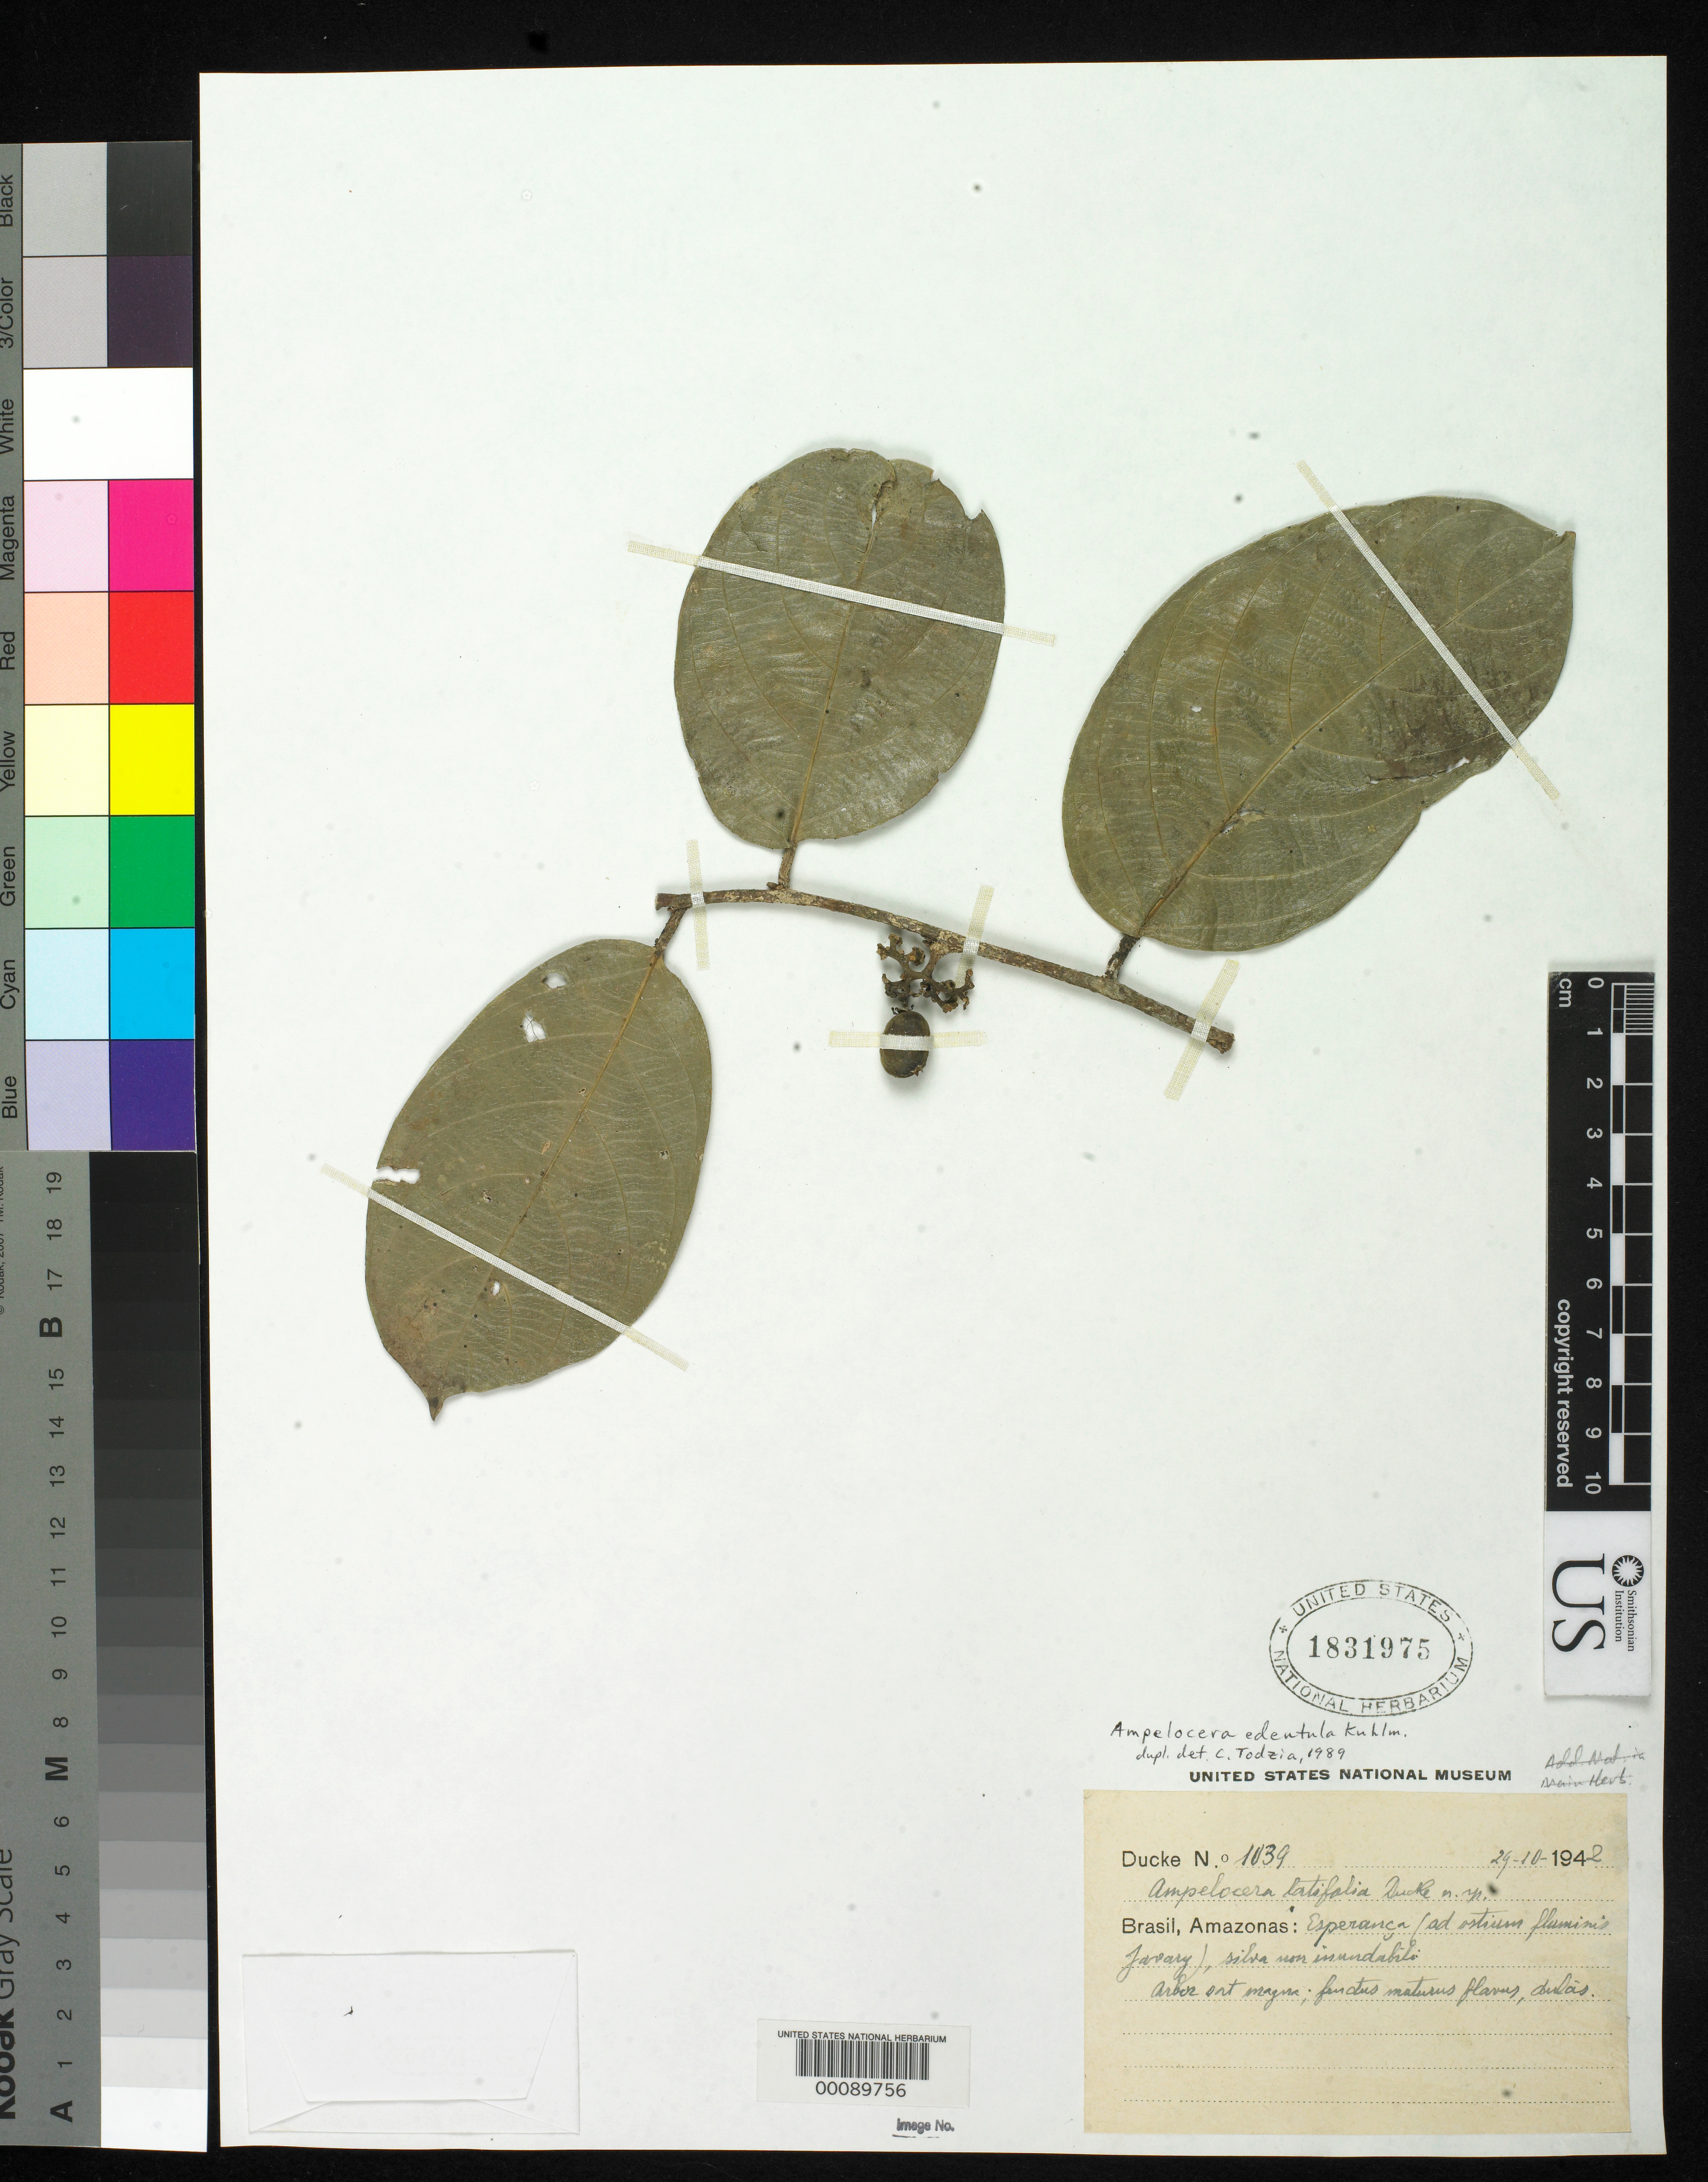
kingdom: Plantae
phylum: Tracheophyta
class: Magnoliopsida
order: Rosales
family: Cannabaceae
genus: Ampelocera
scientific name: Ampelocera latifolia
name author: Ducke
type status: Isotype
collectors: A. Ducke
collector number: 1039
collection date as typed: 24 Oct 1942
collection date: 1942-10-24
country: Brazil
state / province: Amazonas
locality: Esperanca, ad ostrium fluminis Jurary.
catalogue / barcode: US 1831975